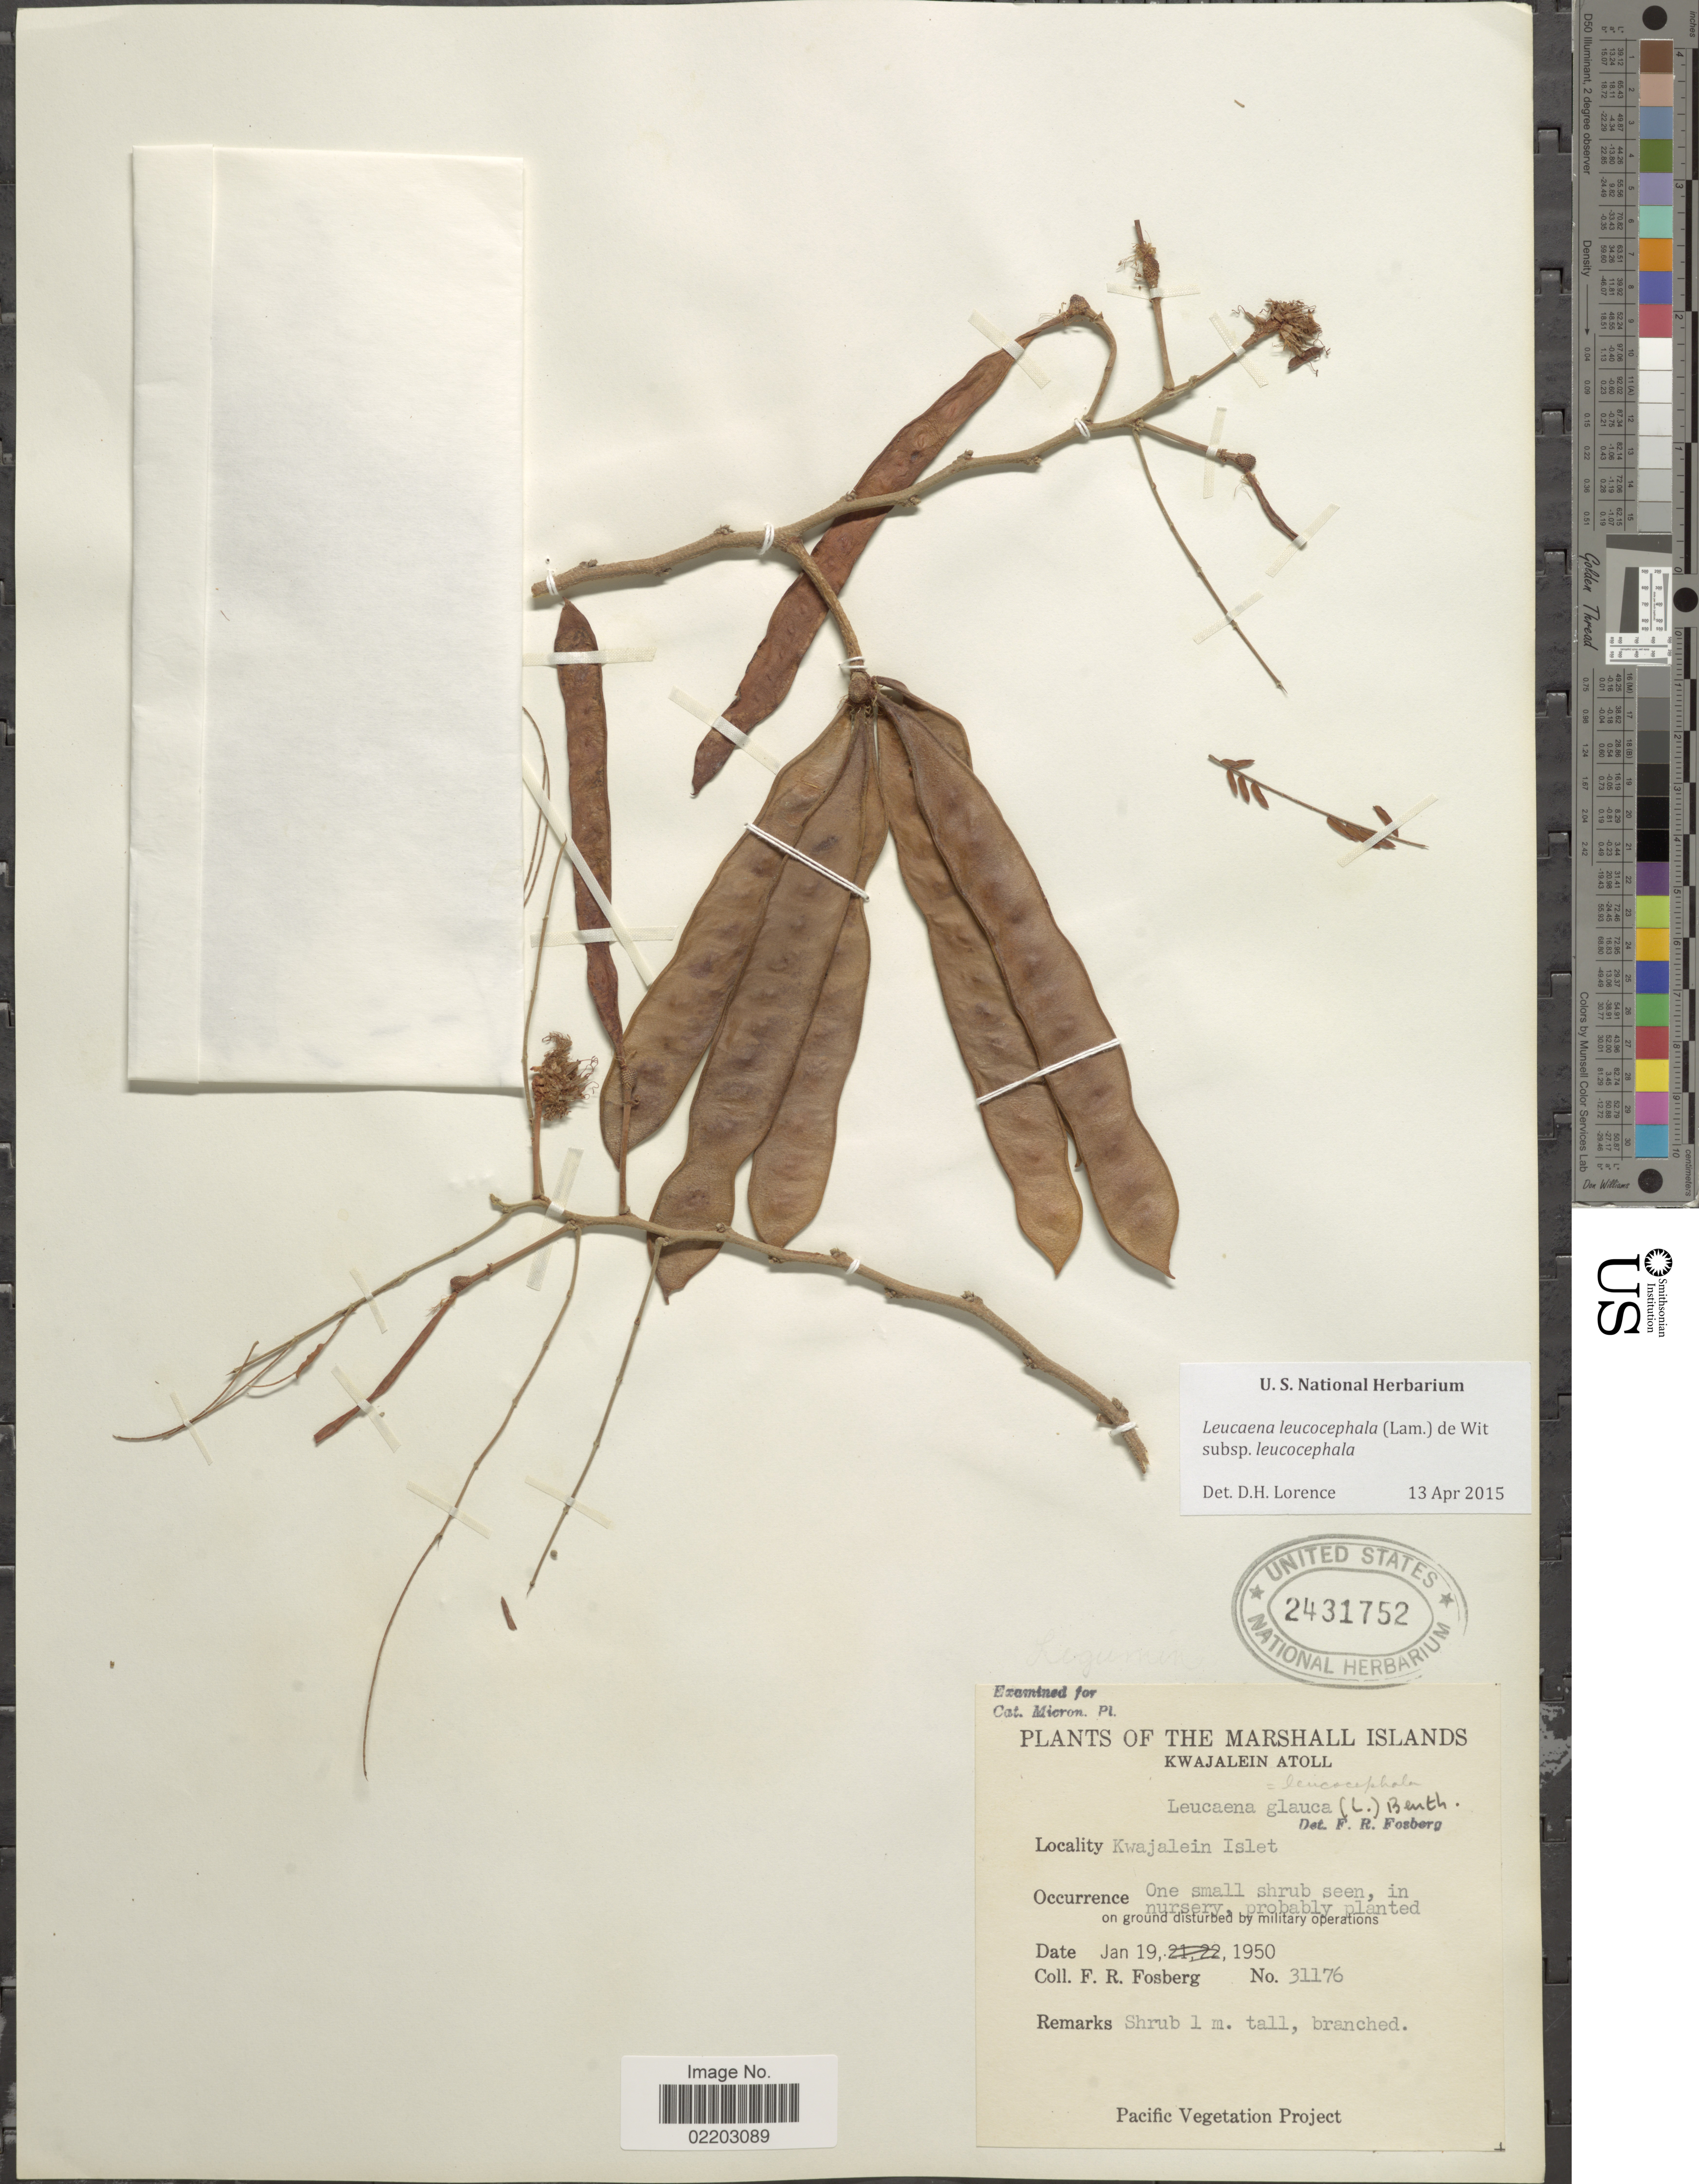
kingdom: Plantae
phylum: Tracheophyta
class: Magnoliopsida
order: Fabales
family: Fabaceae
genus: Leucaena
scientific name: Leucaena leucocephala subsp. leucocephala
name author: (Lam.) de Wit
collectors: F. R. Fosberg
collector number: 31176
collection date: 1950-01-19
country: Marshall Islands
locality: Marshall Islands. Kwajalein Atoll. Kwajalein Islet.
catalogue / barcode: US 2431752